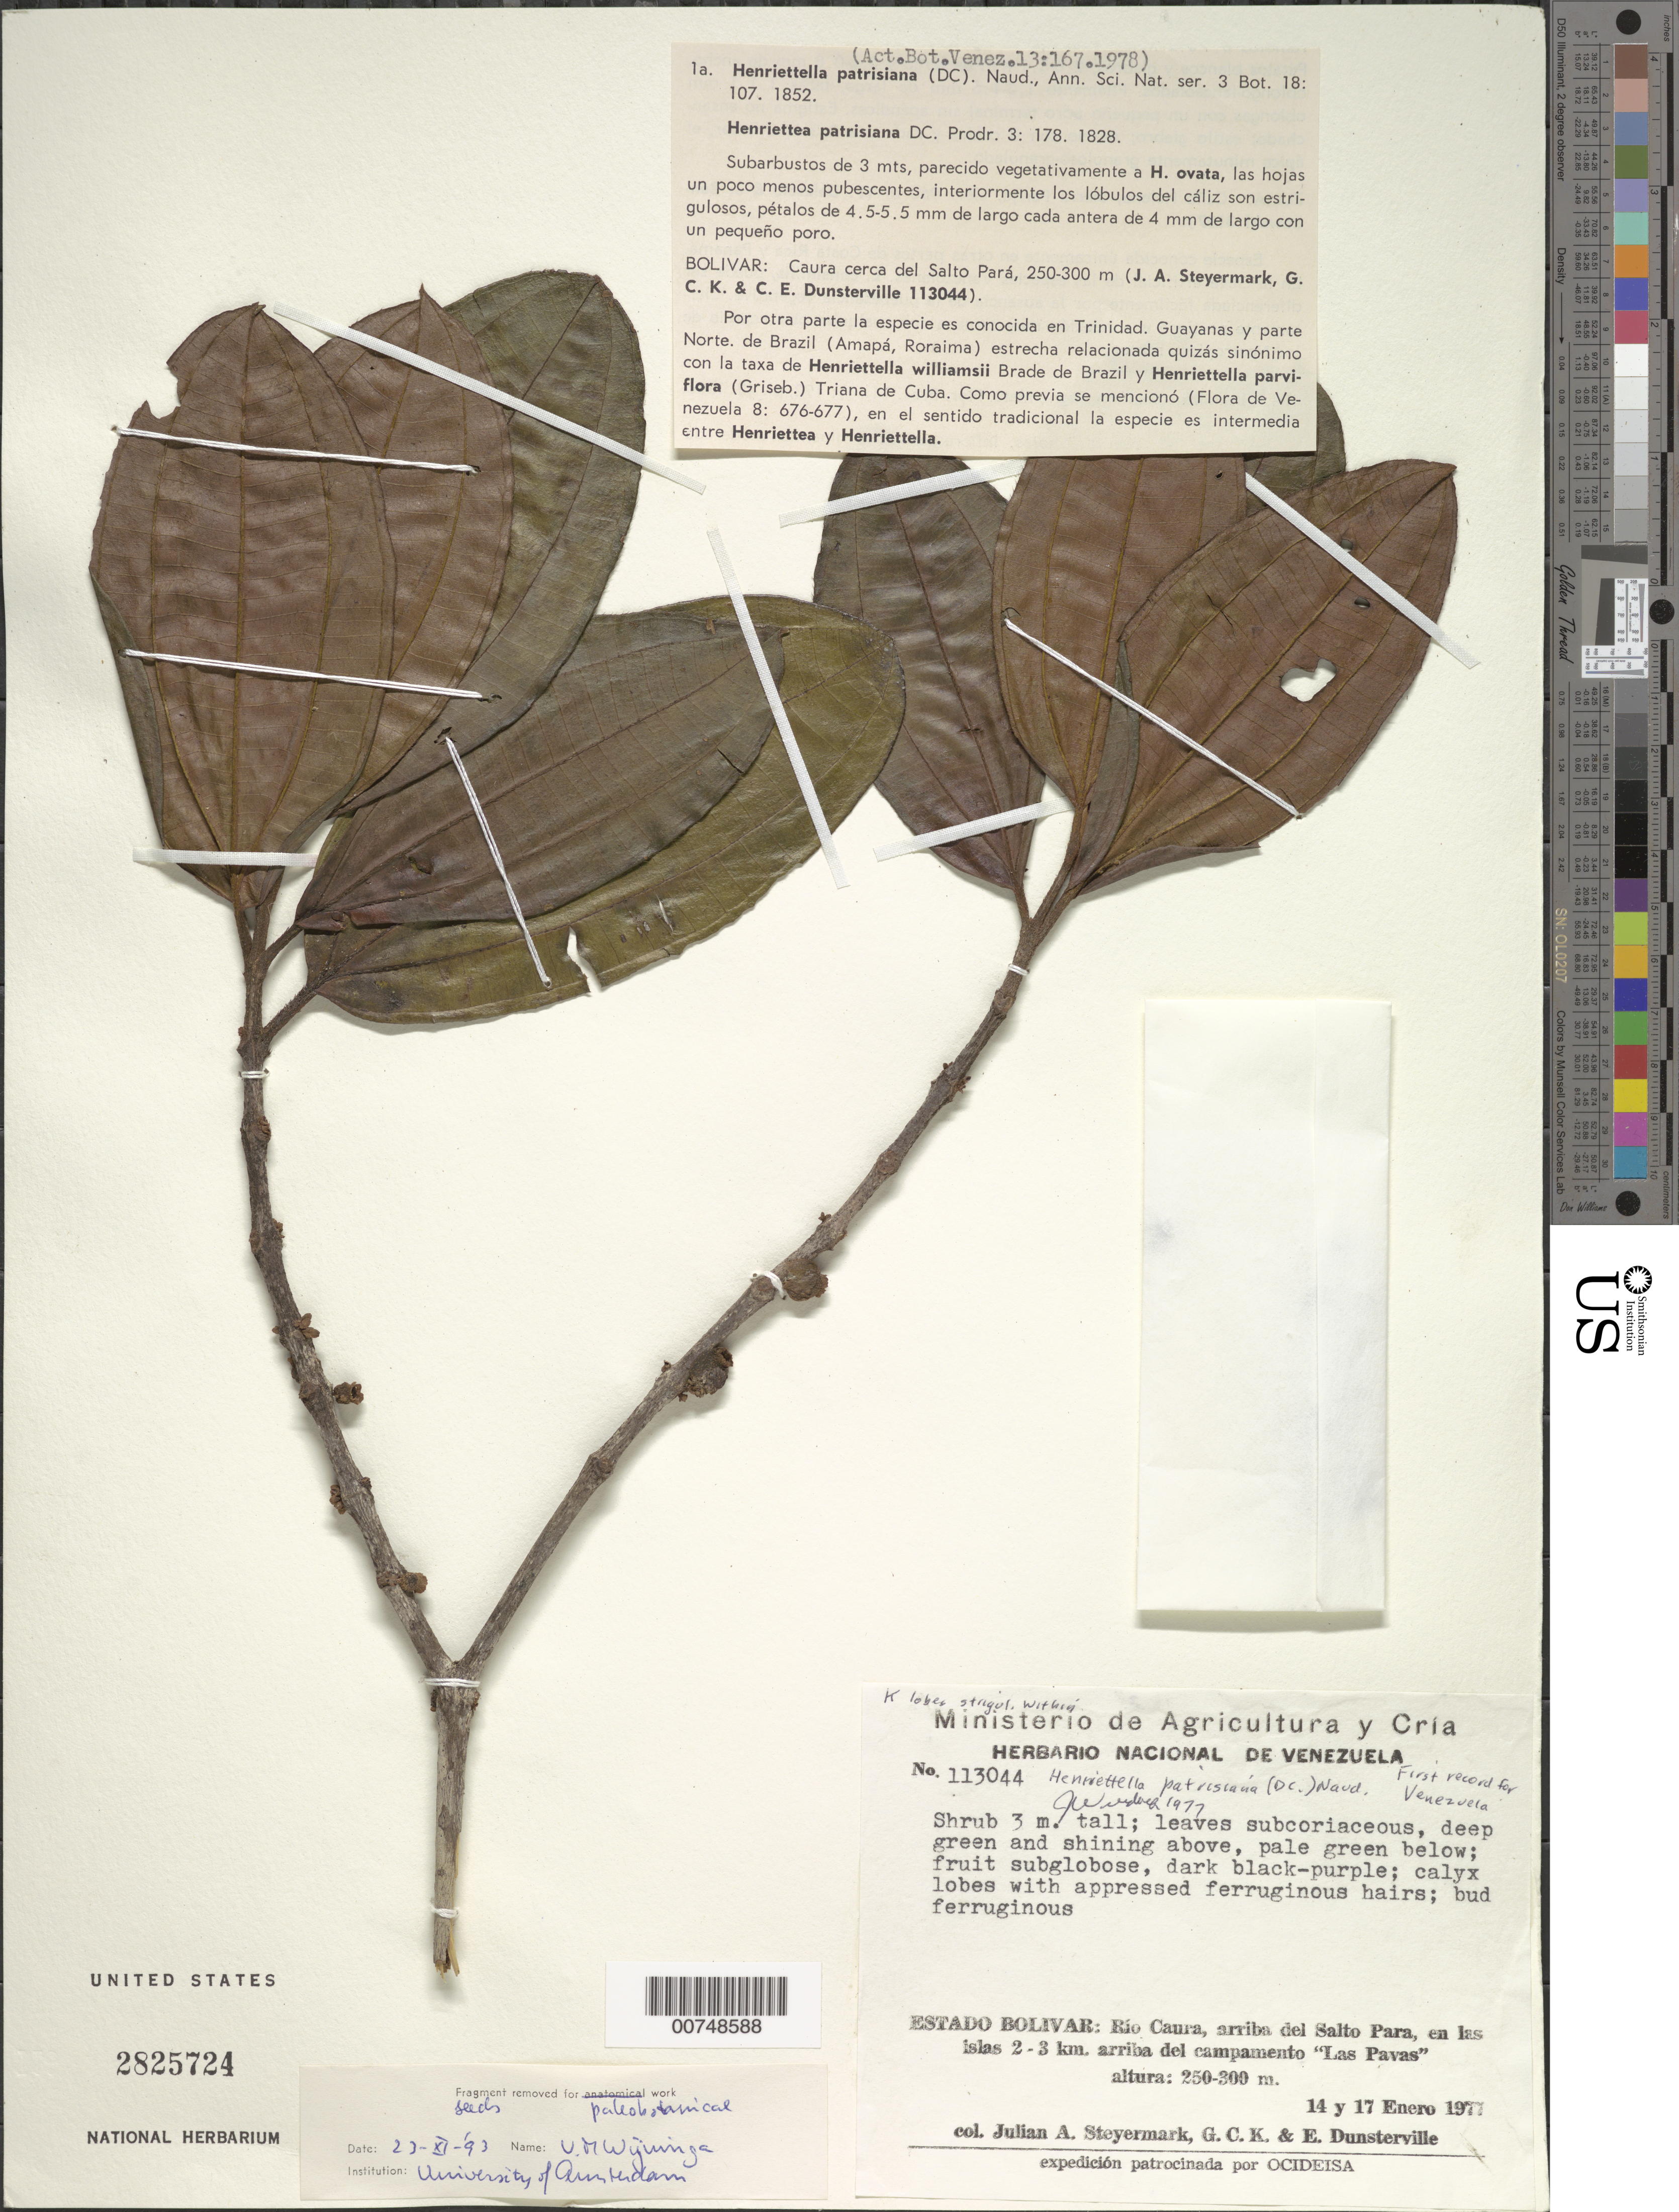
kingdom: Plantae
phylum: Tracheophyta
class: Magnoliopsida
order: Myrtales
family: Melastomataceae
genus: Henriettea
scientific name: Henriettea patrisiana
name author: DC.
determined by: Wurdack, John J., (US), US (UNITED STATES)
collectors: J. Steyermark, G. C. K. Dunsterville & E. Dunsterville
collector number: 113044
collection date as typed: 14-Jan-77 to 17-Jan-77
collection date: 1977-01-14/1977-01-17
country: Venezuela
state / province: Bolívar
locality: Río Caura, arriba del Salto Para, en las islas 2-3 km arriba del campamento "Las Pavas"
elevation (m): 250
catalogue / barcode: US 2825724